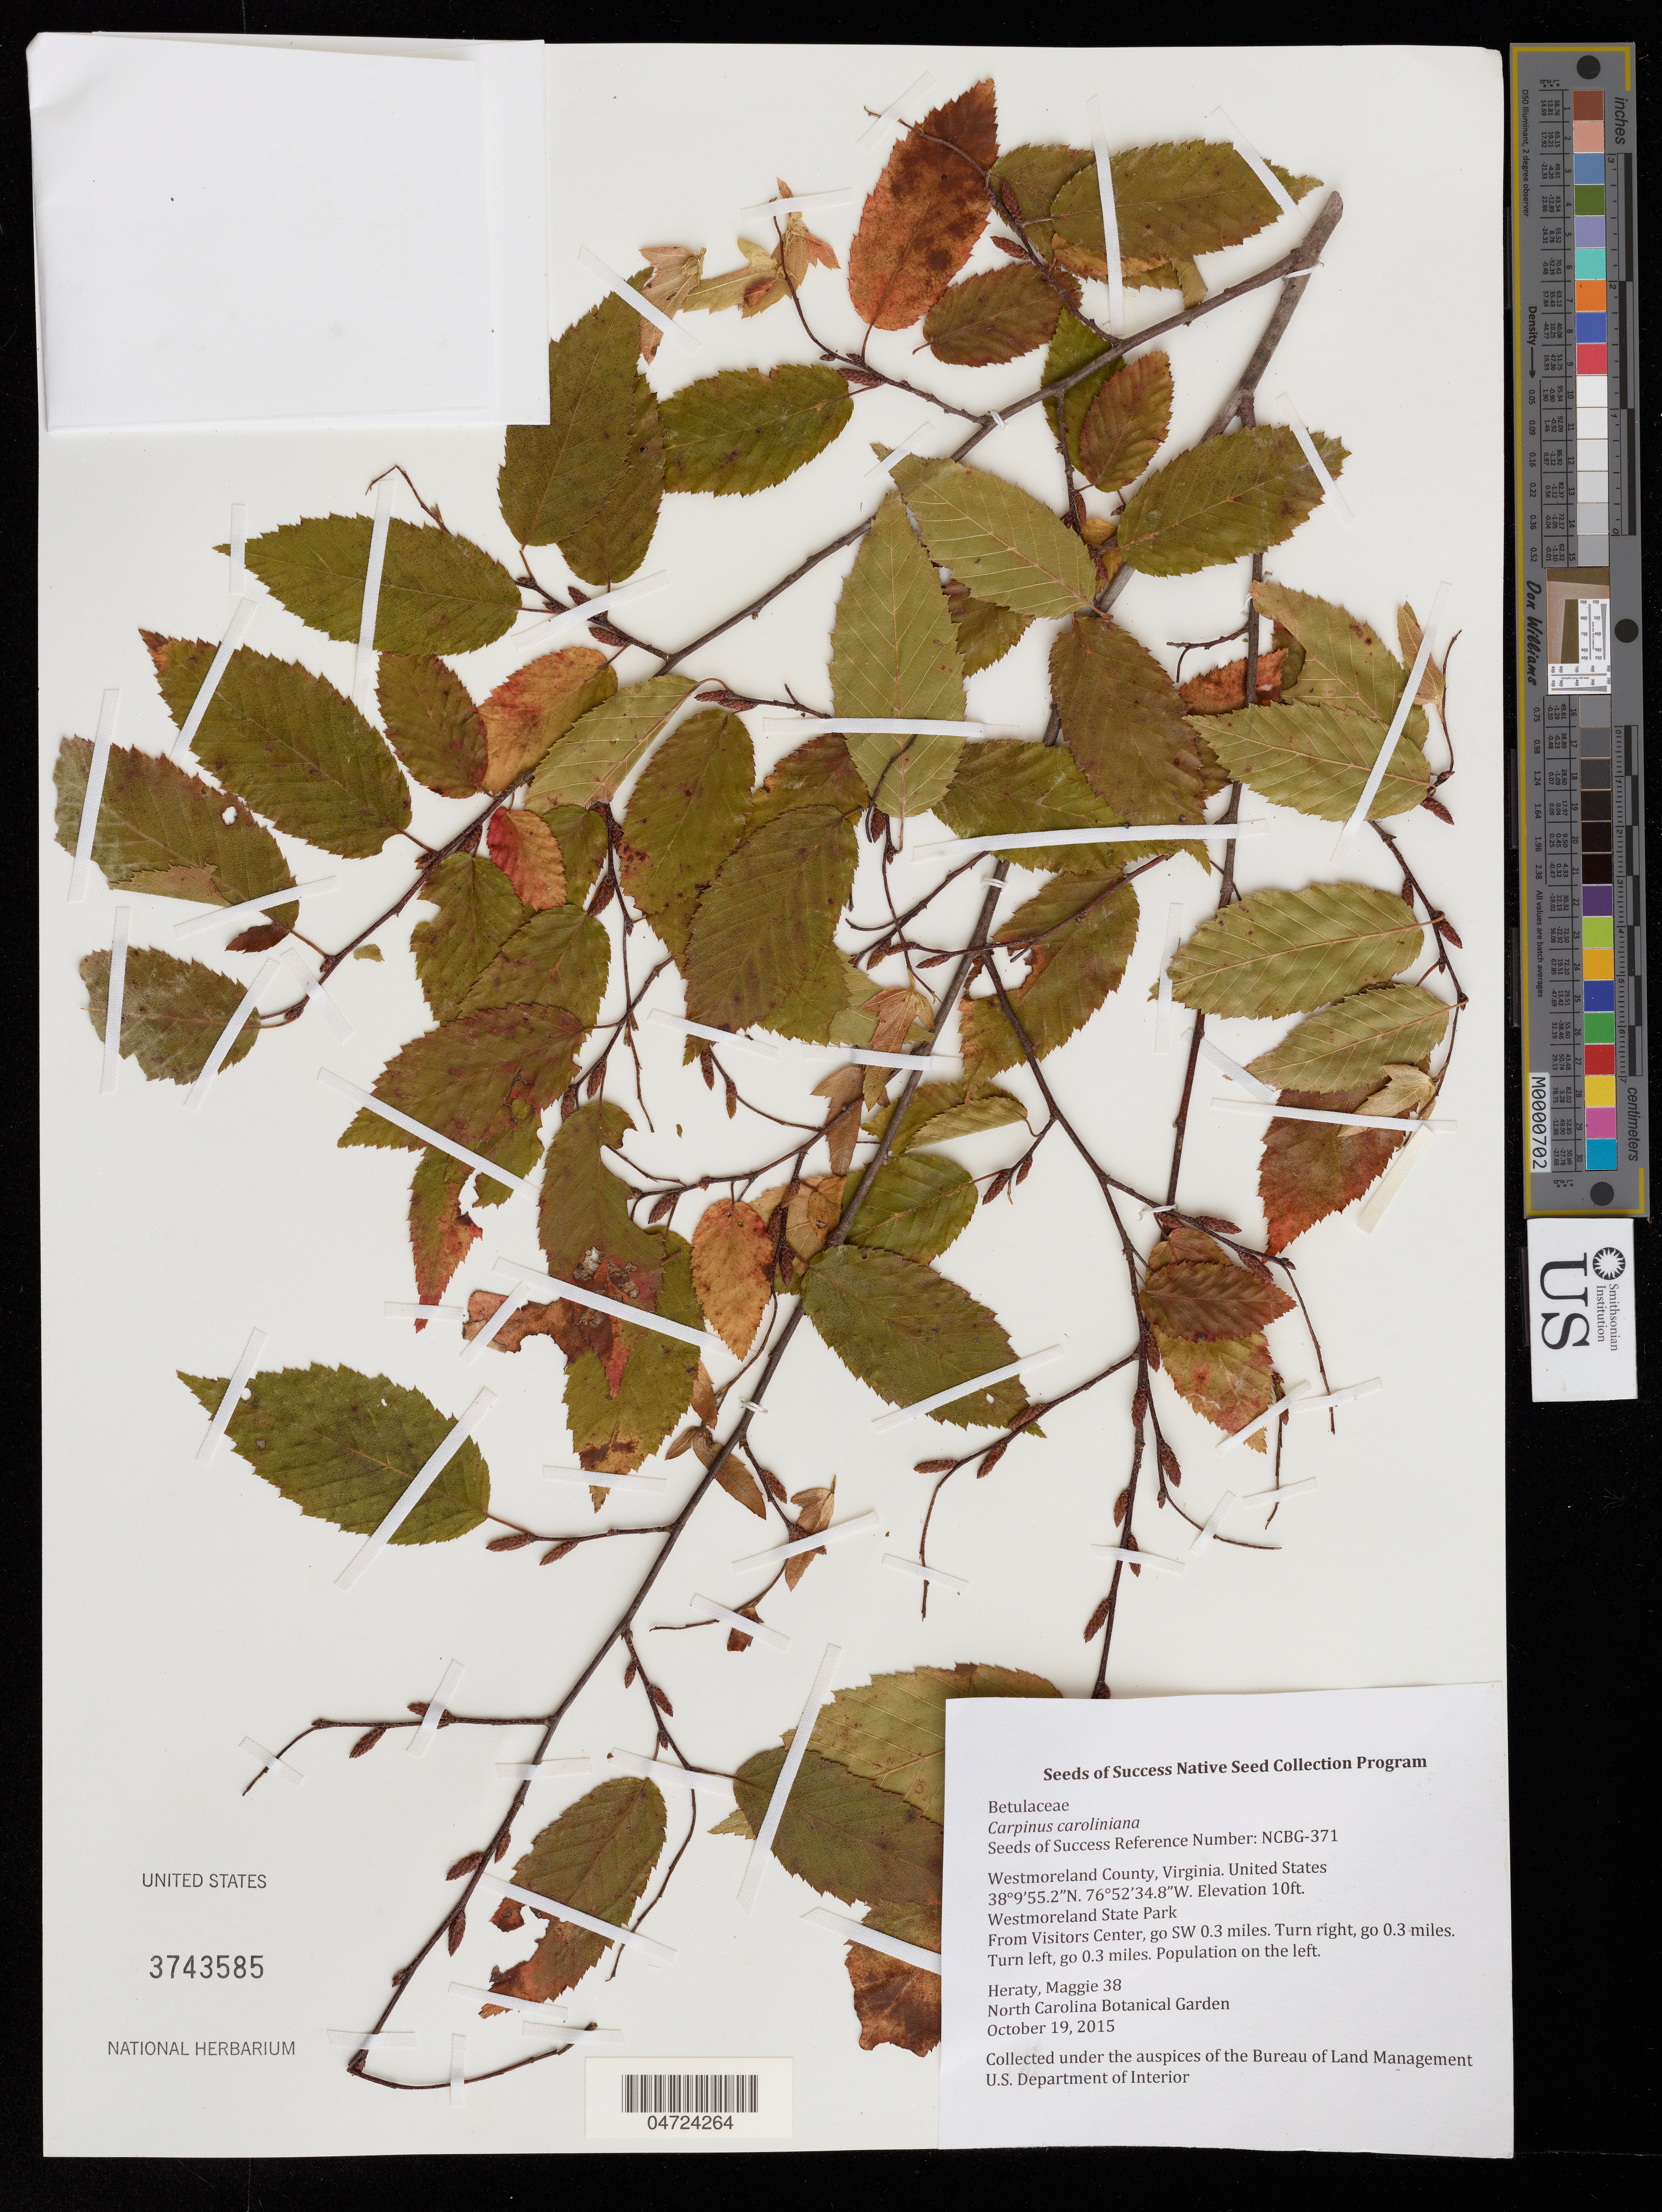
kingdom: Plantae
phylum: Tracheophyta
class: Magnoliopsida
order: Fagales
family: Betulaceae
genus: Carpinus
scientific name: Carpinus caroliniana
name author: Walter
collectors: M. Heraty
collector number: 38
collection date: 2015-10-19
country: United States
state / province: Virginia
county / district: Westmoreland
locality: Westmoreland County. Westmoreland State Park. From Visitors Center, go SW 0.3 miles. Turn right, go 0.3 miles. Turn left, go 0.3 miles.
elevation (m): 3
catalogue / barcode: US 3743585